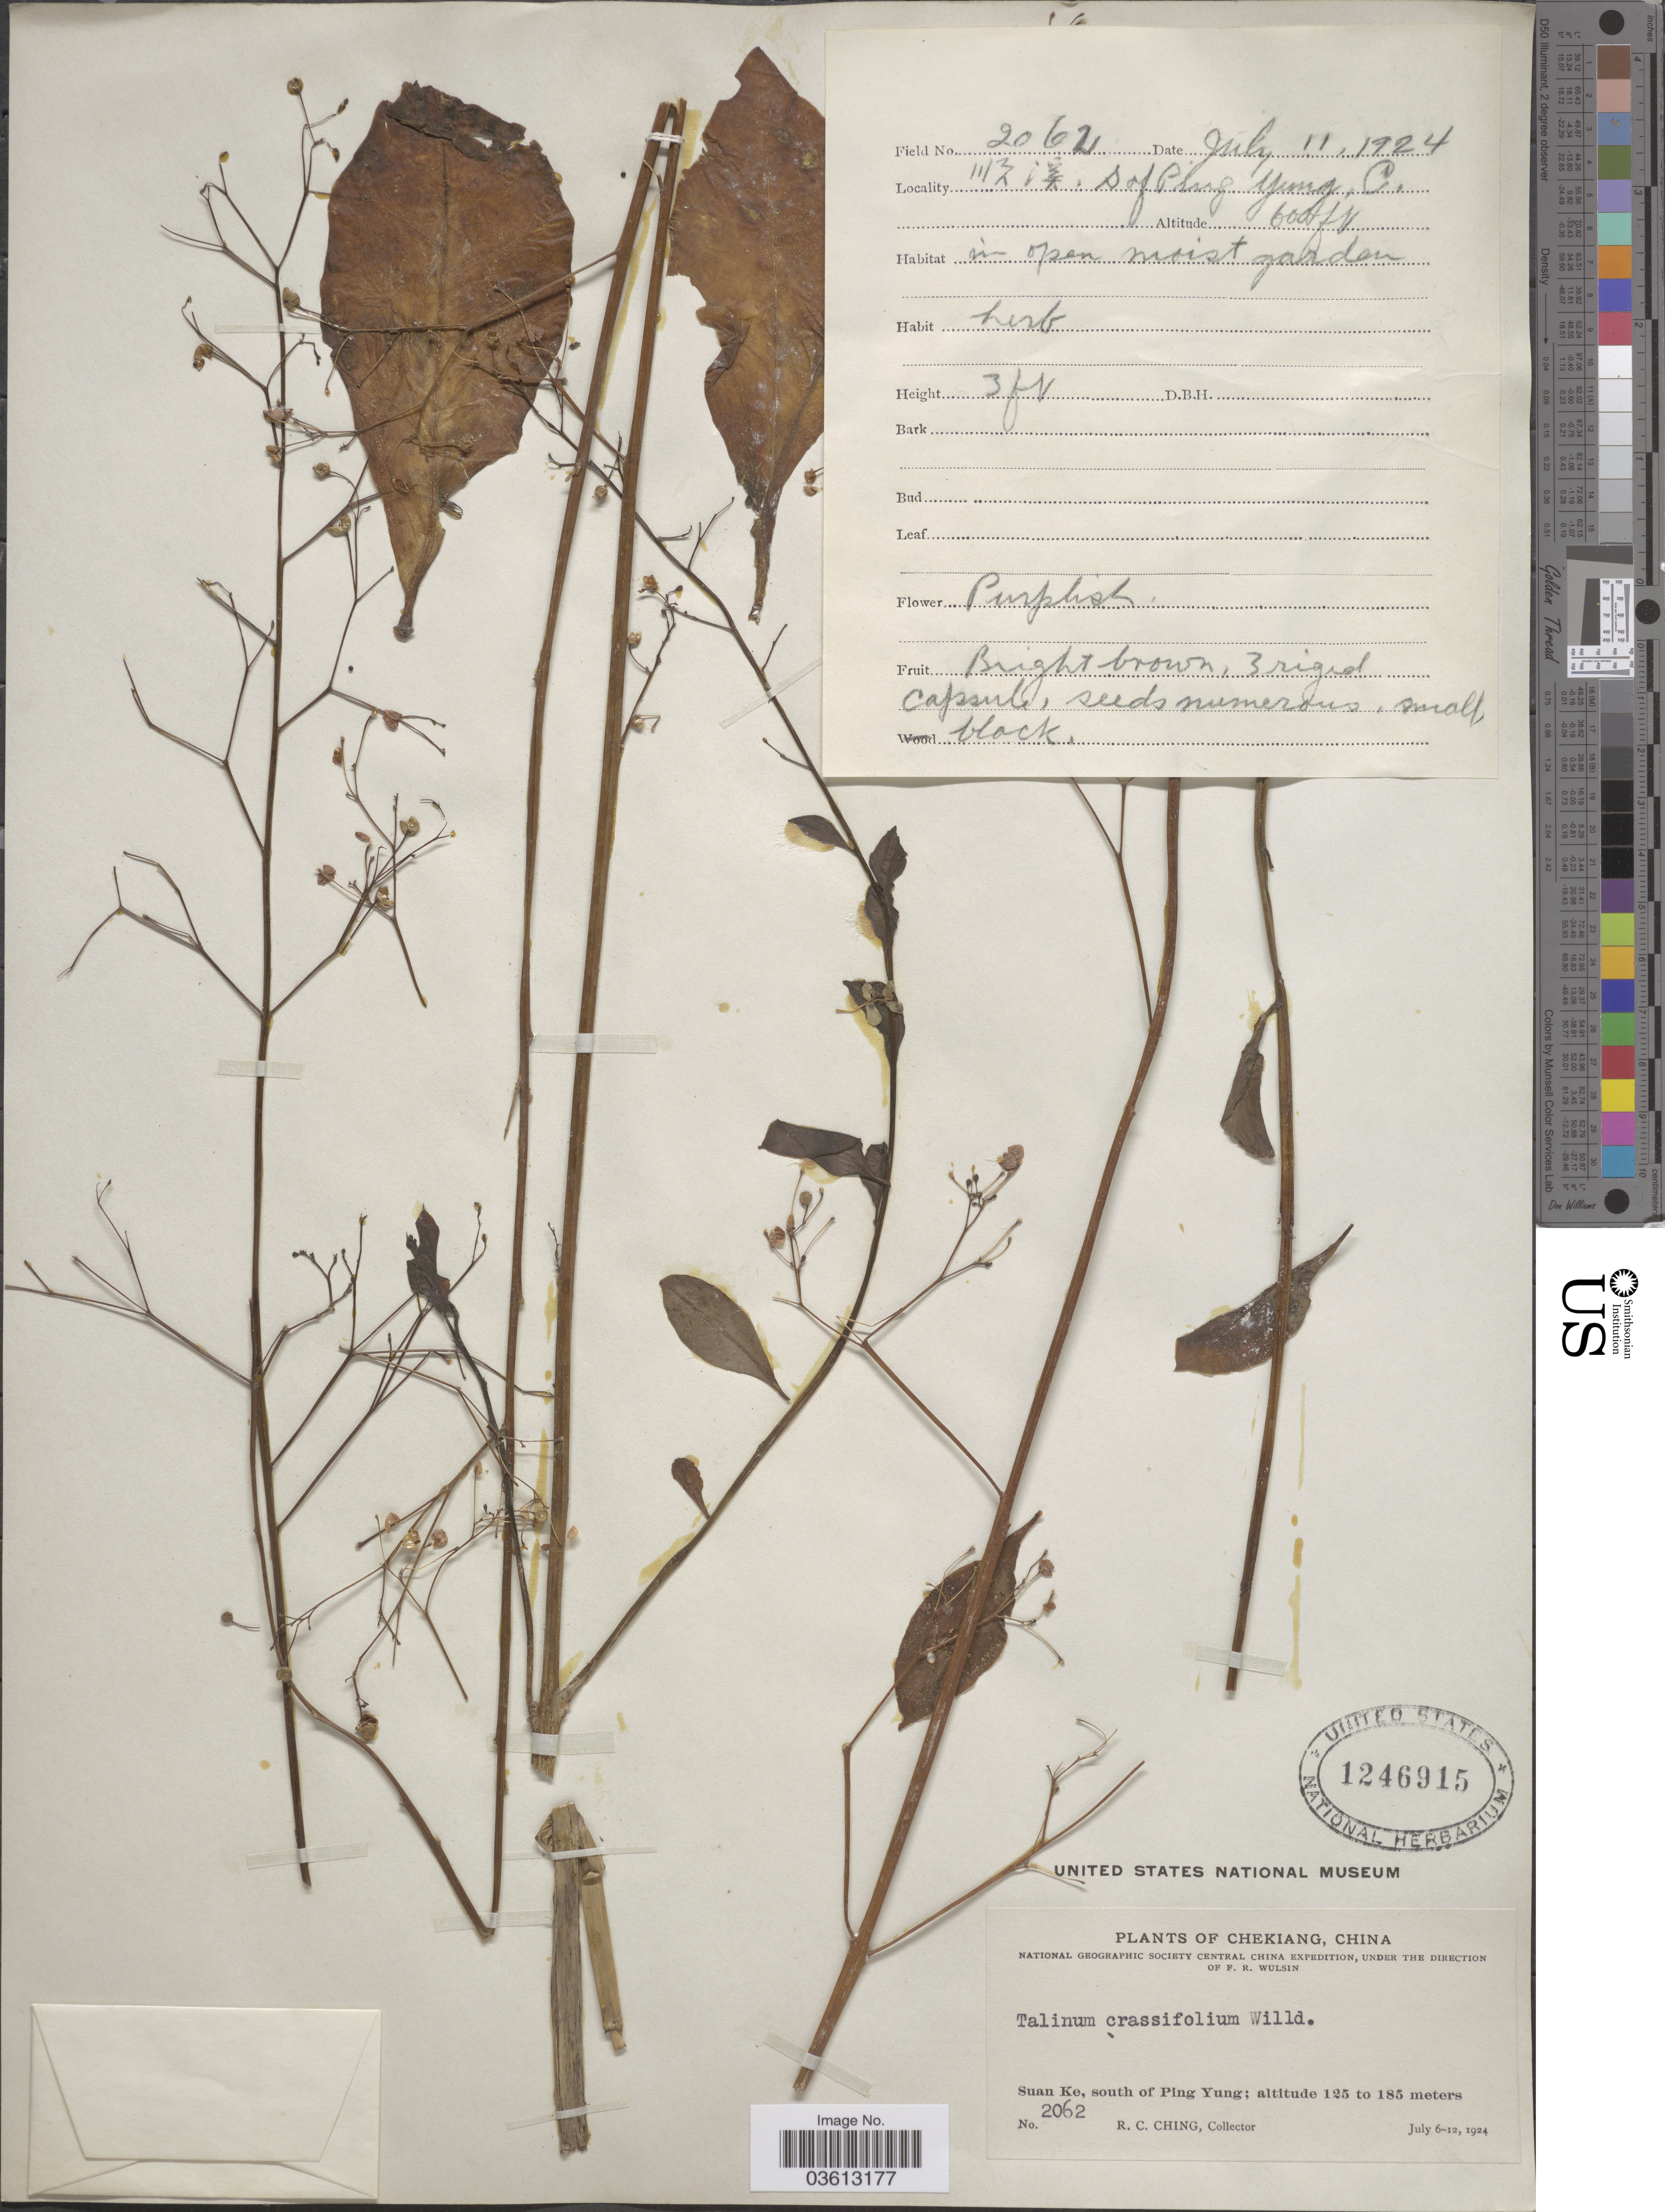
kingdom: Plantae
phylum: Tracheophyta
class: Magnoliopsida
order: Caryophyllales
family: Talinaceae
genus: Talinum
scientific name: Talinum paniculatum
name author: (Jacq.) Gaertn.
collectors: R. C. Ching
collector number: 2062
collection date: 1924-07-11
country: China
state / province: Zhejiang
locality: Chekiang, Suan Ke, south of Ping Yung.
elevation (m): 1829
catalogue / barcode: US 1246915